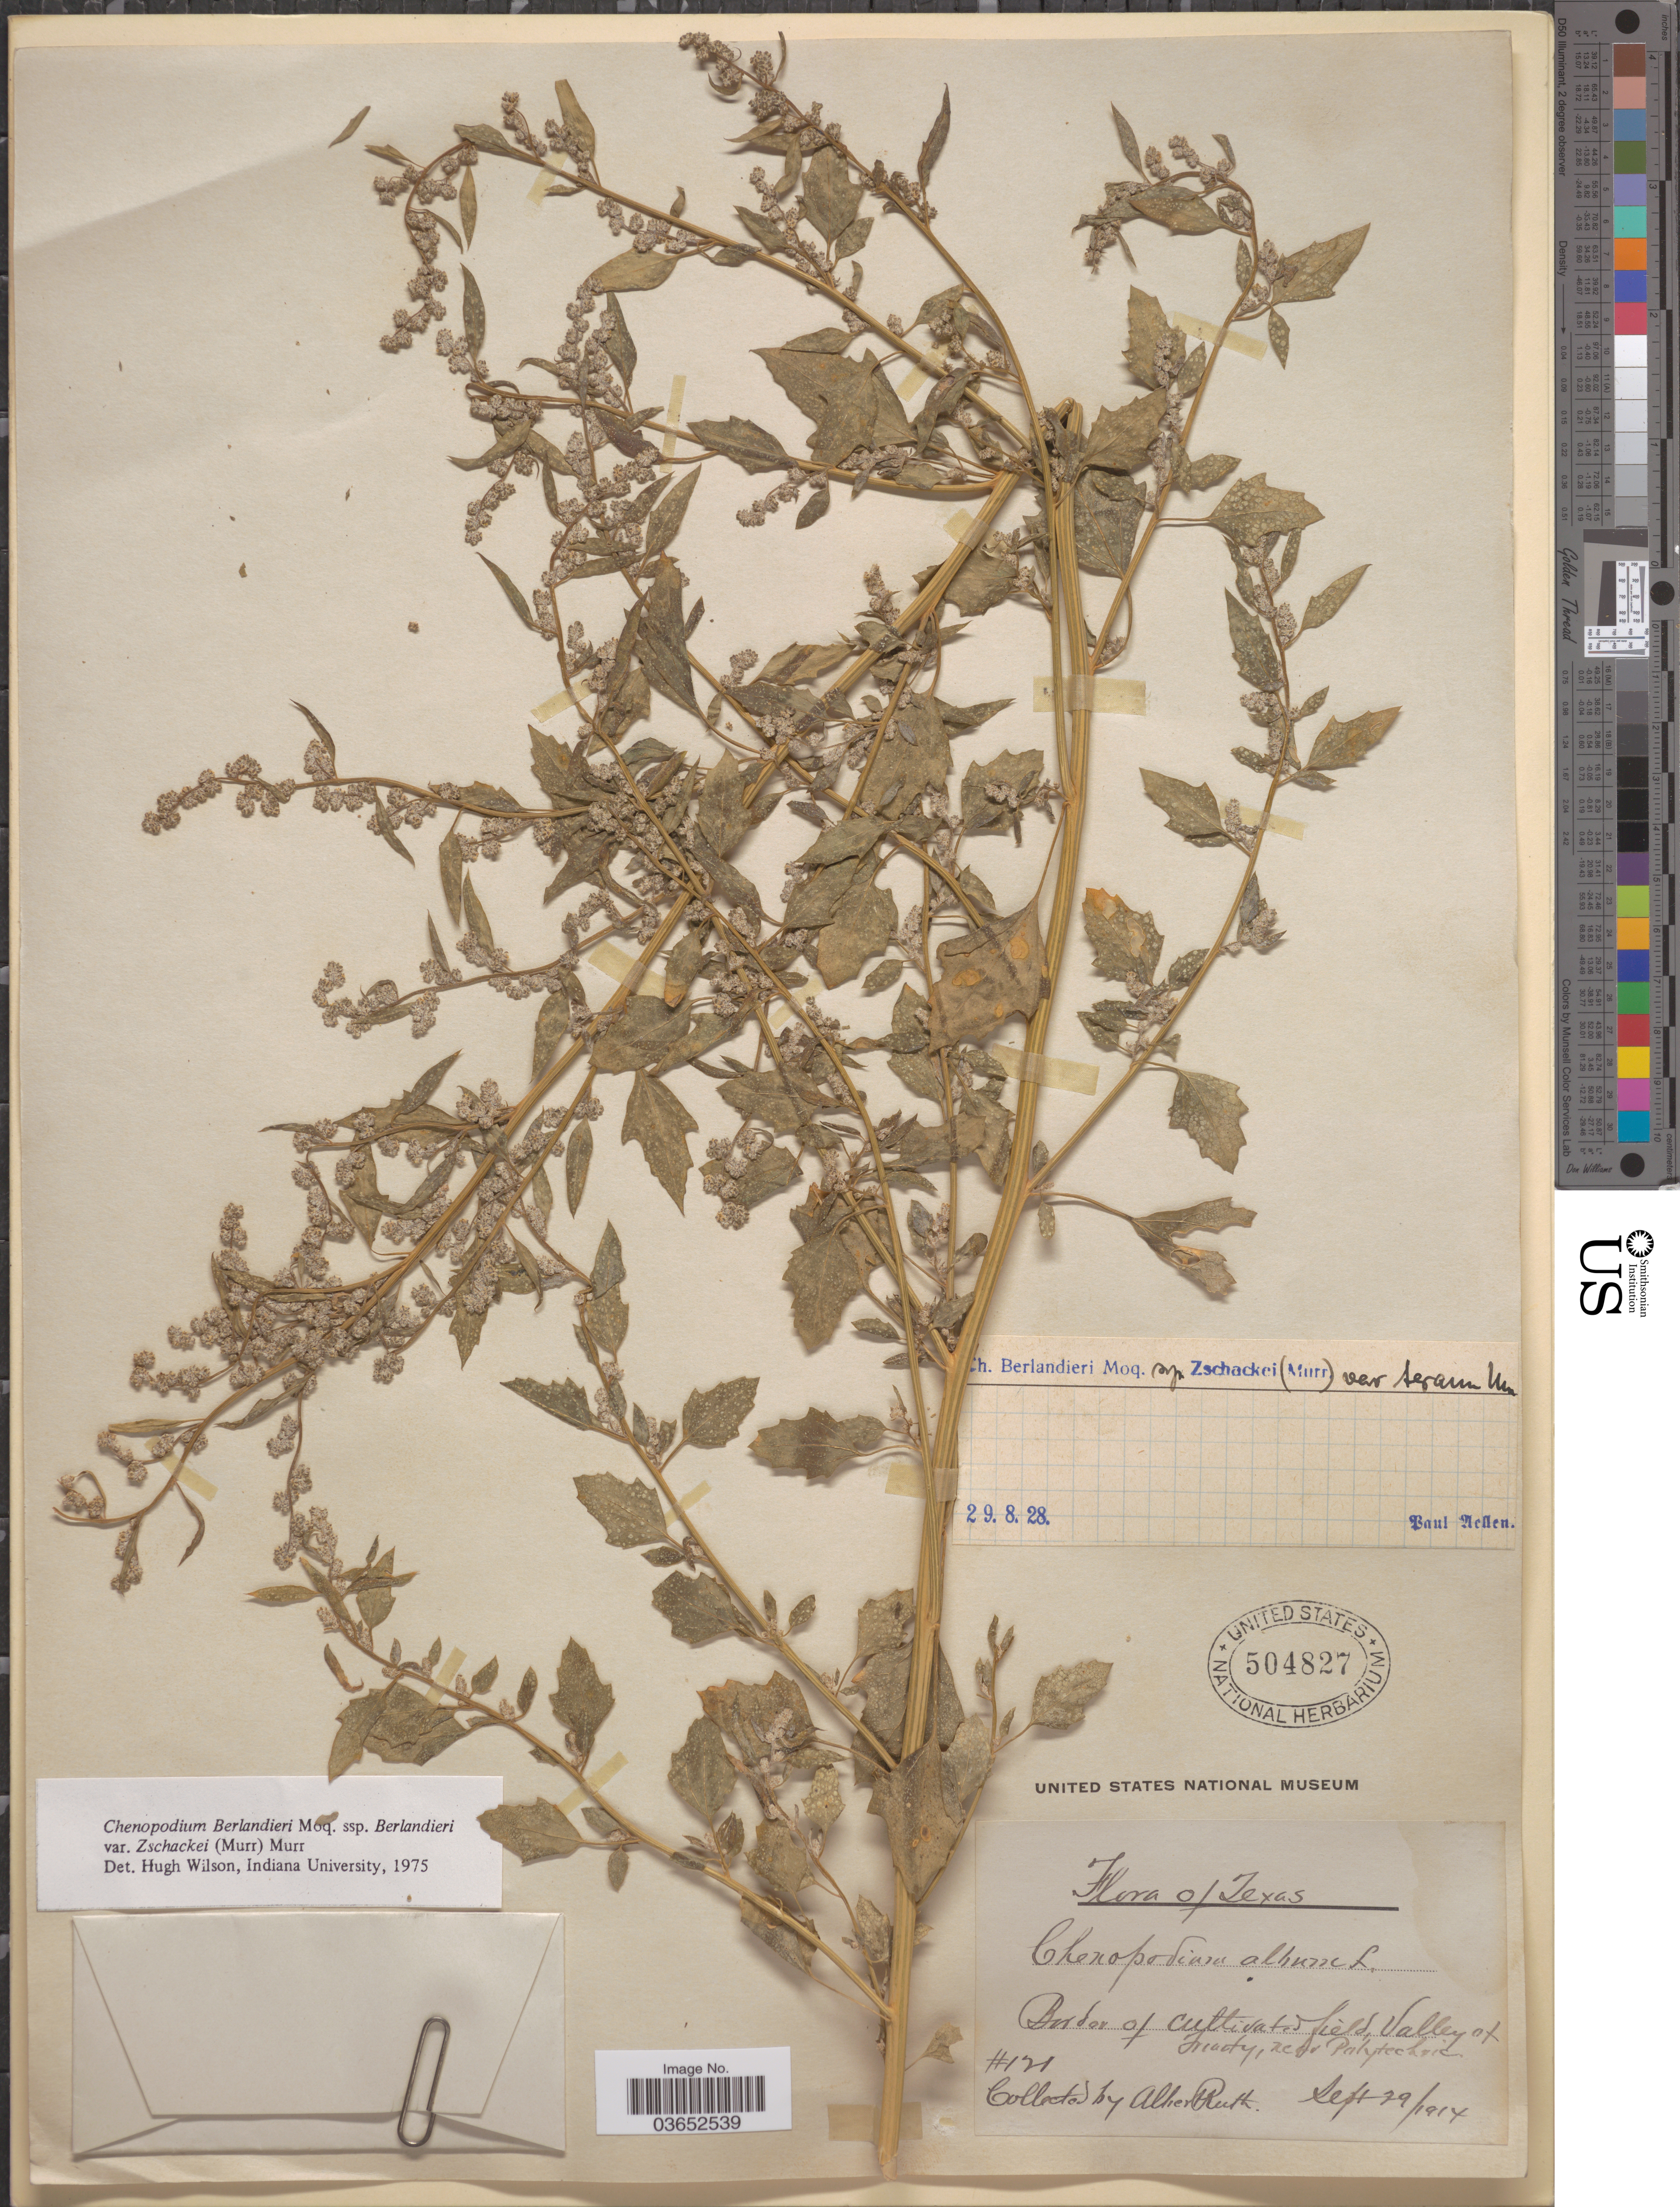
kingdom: Plantae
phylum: Tracheophyta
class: Magnoliopsida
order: Caryophyllales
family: Amaranthaceae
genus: Chenopodium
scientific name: Chenopodium berlandieri var. typicum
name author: A. Ludw. ex Graebn.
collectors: A. Ruth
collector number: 121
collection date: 1914-09-29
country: United States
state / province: Texas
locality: Border of cultivated field, Valley of Trinity, near Polytechnic.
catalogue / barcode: US 504827